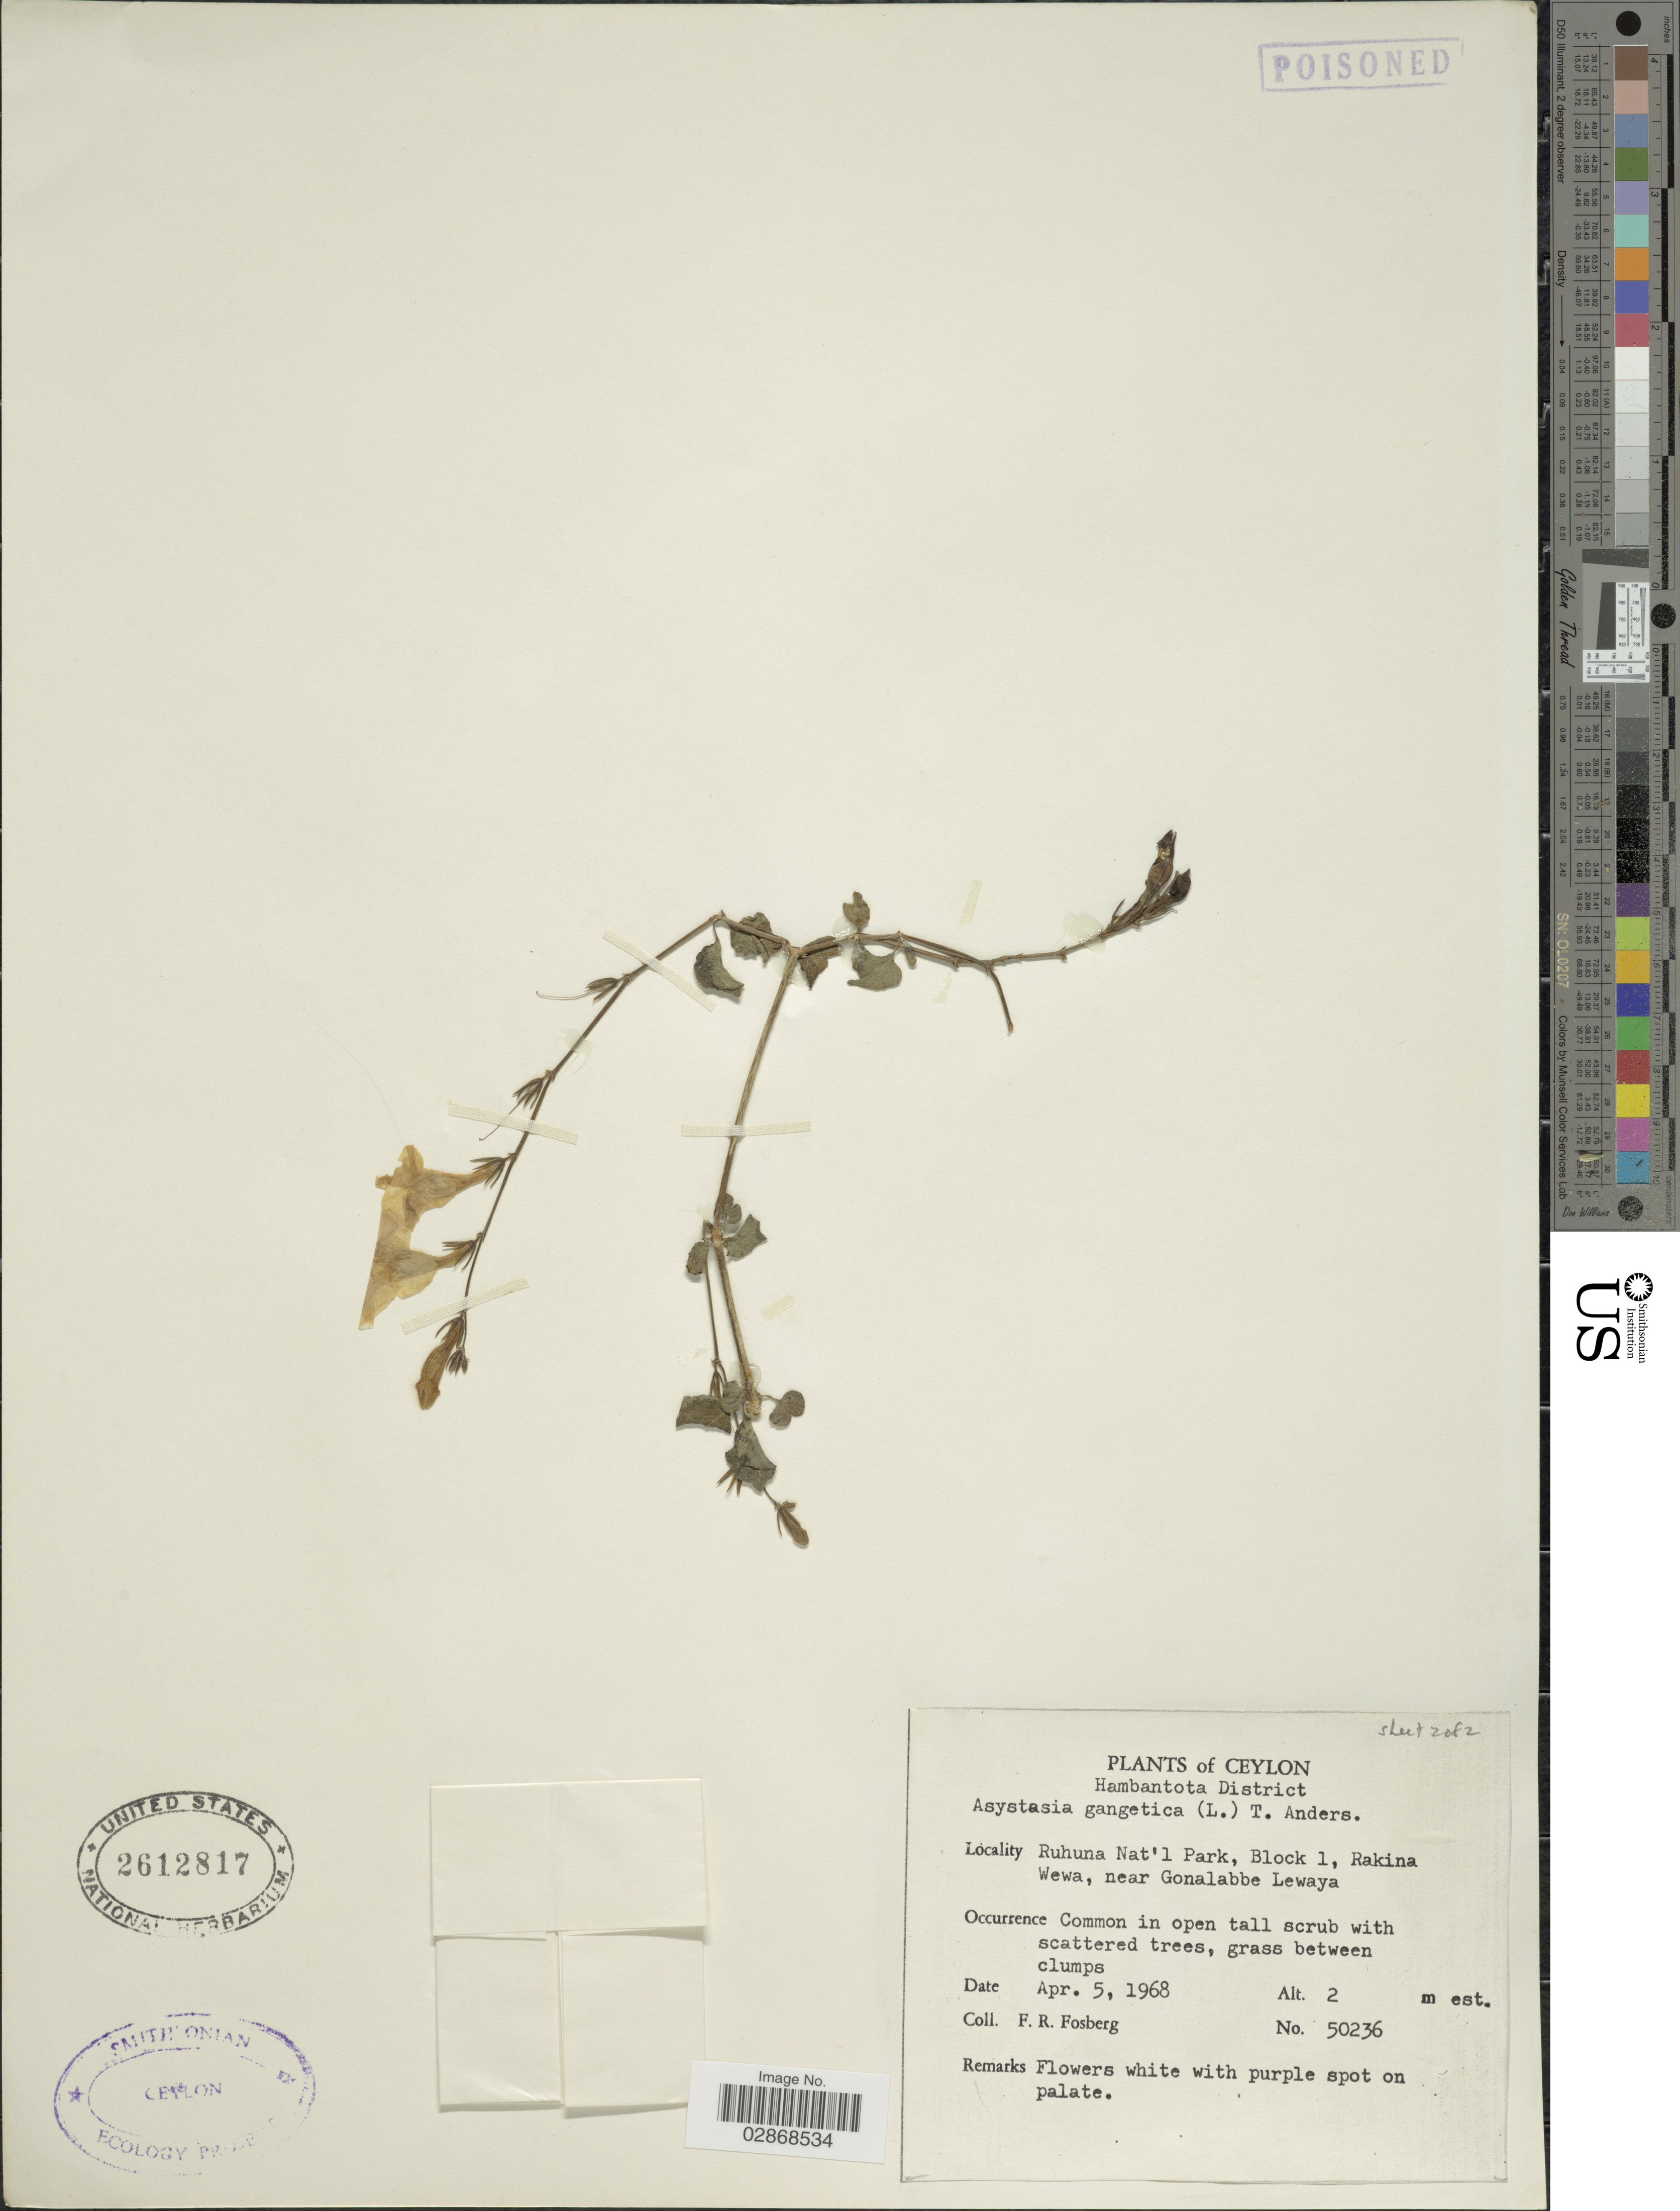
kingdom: Plantae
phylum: Tracheophyta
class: Magnoliopsida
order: Lamiales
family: Acanthaceae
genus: Asystasia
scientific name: Asystasia gangetica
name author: (L.) T. Anderson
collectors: F. R. Fosberg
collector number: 50236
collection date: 1968-04-05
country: Sri Lanka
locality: Ceylon. Hambantota District. Ruhuna Nat'l Park, Block 1, Rakina Wewa, near Gonalabbe Lewaya.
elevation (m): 2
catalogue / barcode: US 2612817